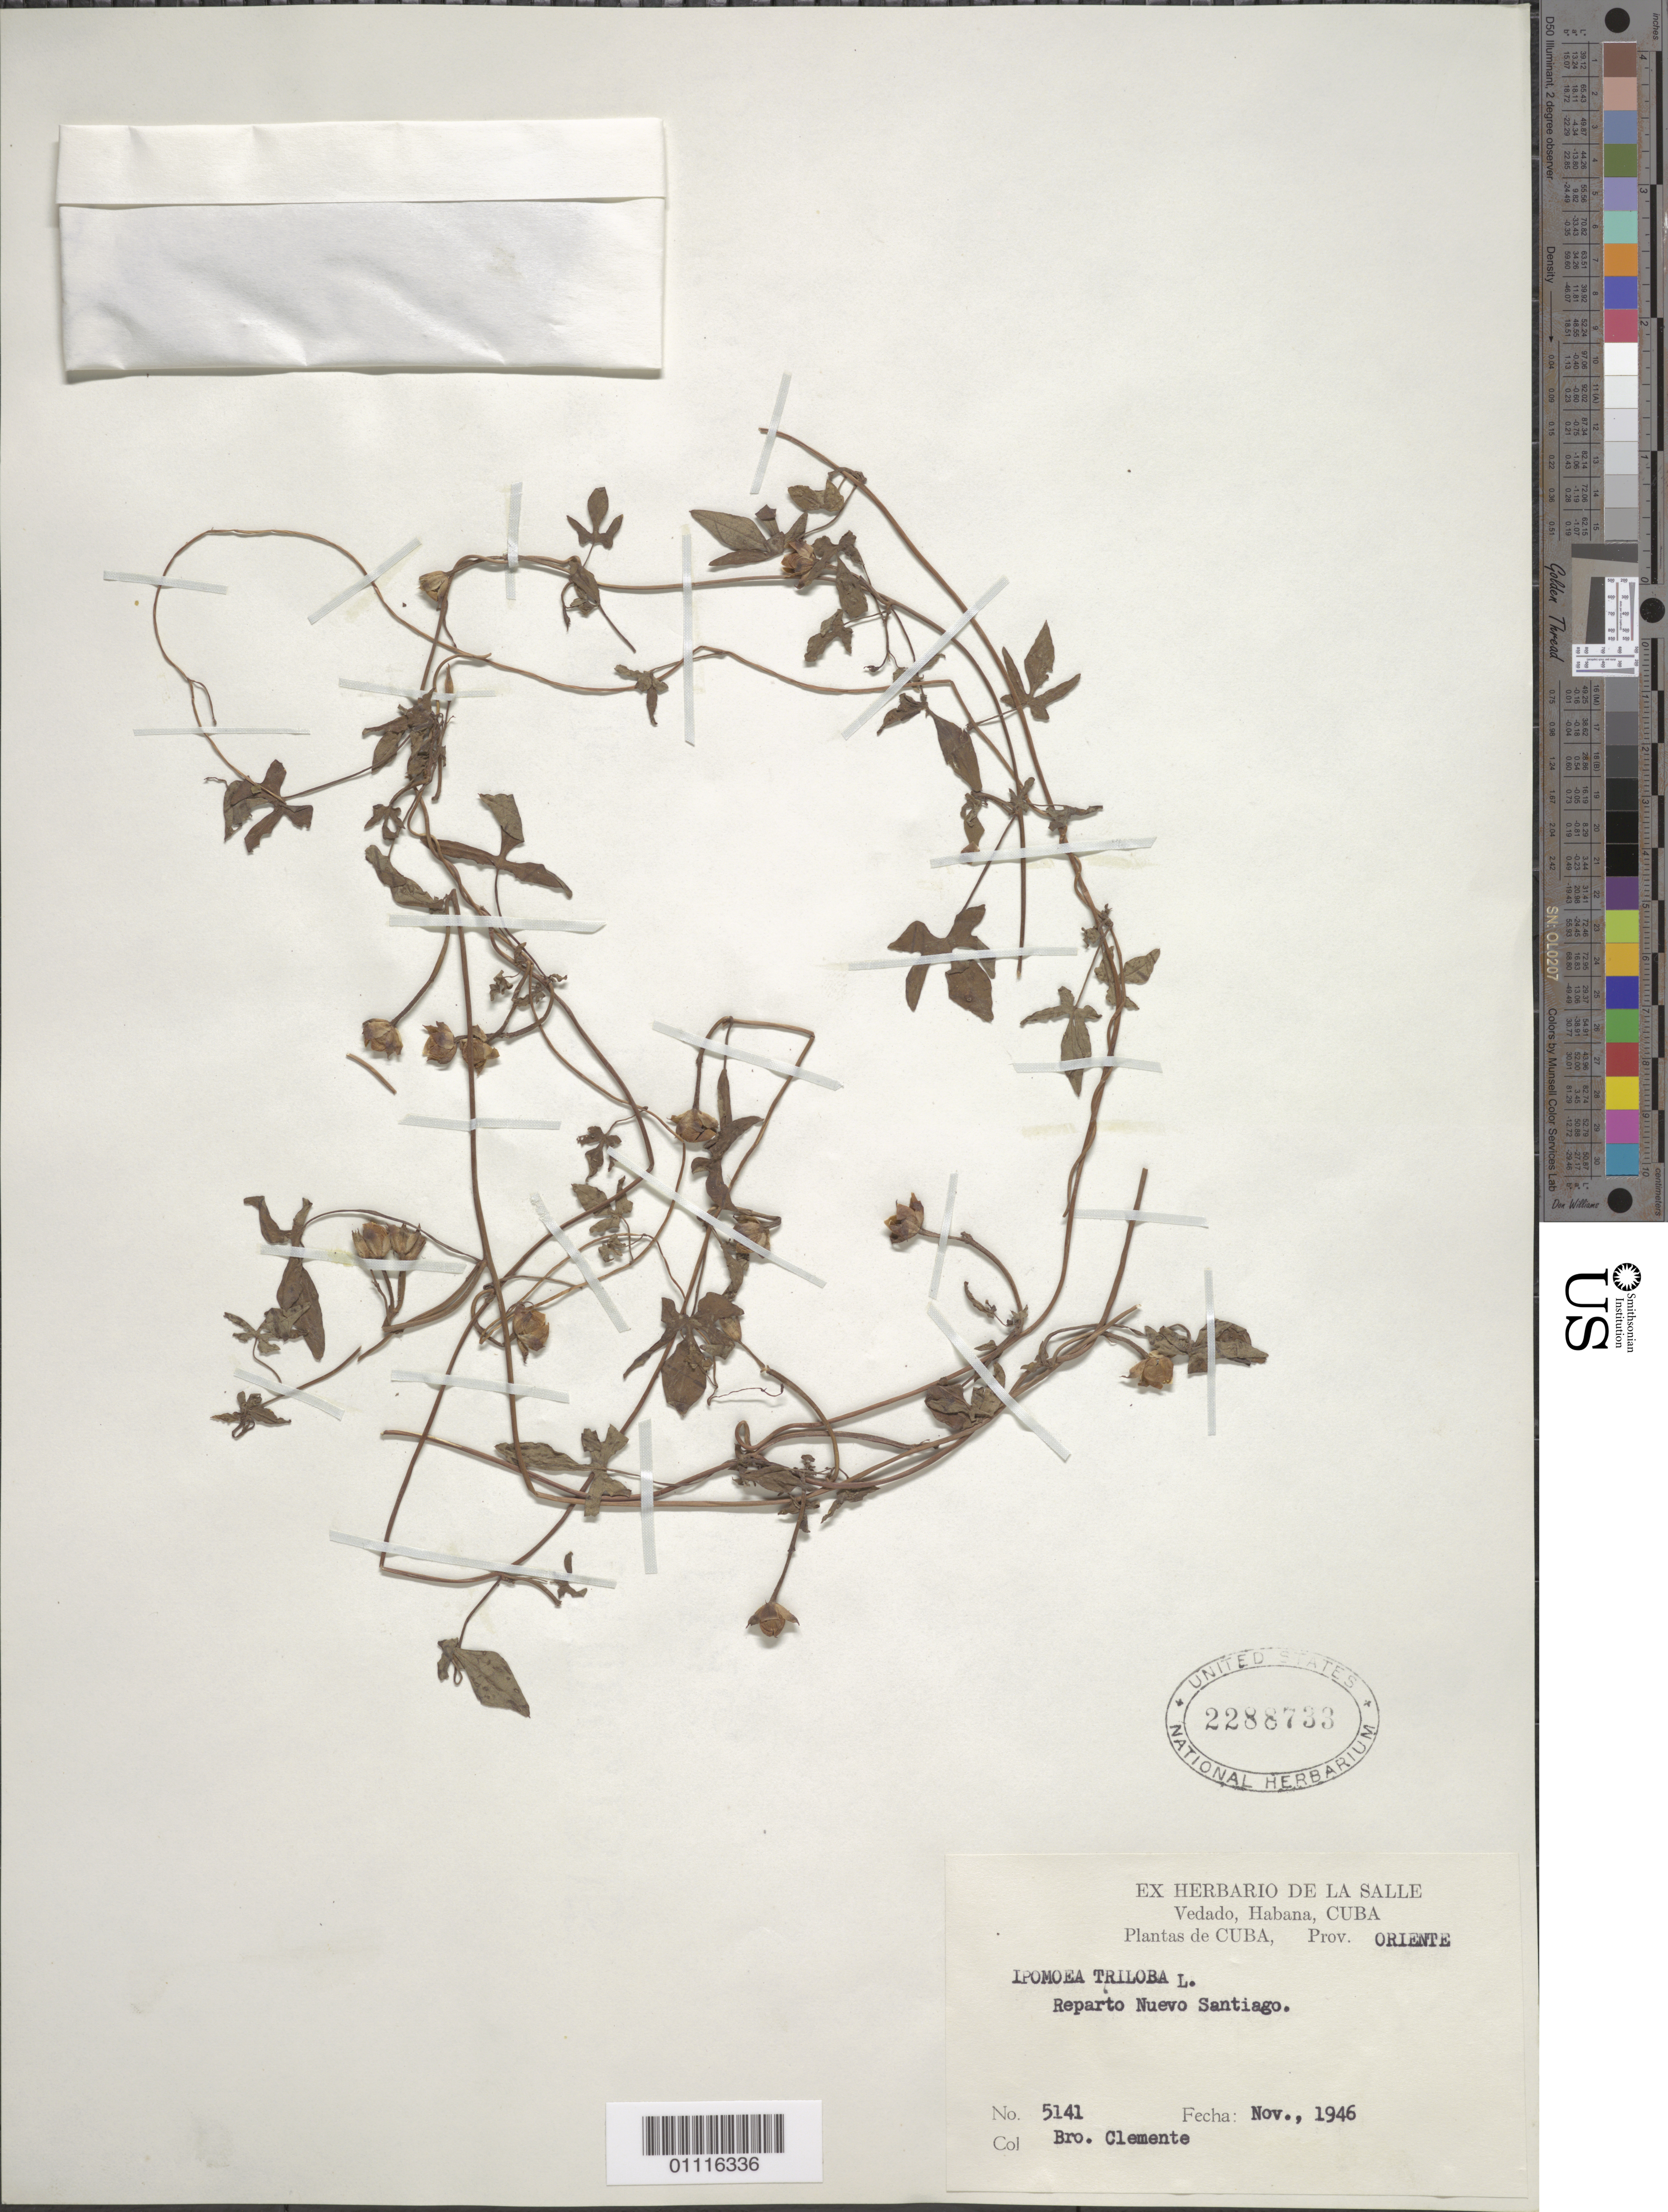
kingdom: Plantae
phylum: Tracheophyta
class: Magnoliopsida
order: Solanales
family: Convolvulaceae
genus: Ipomoea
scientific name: Ipomoea triloba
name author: L.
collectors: Bro. Clemente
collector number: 5141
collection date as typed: Nov 1946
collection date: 1946-11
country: Cuba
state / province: Granma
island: Cuba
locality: Reparto Nuevo Santiago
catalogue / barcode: US 2288733